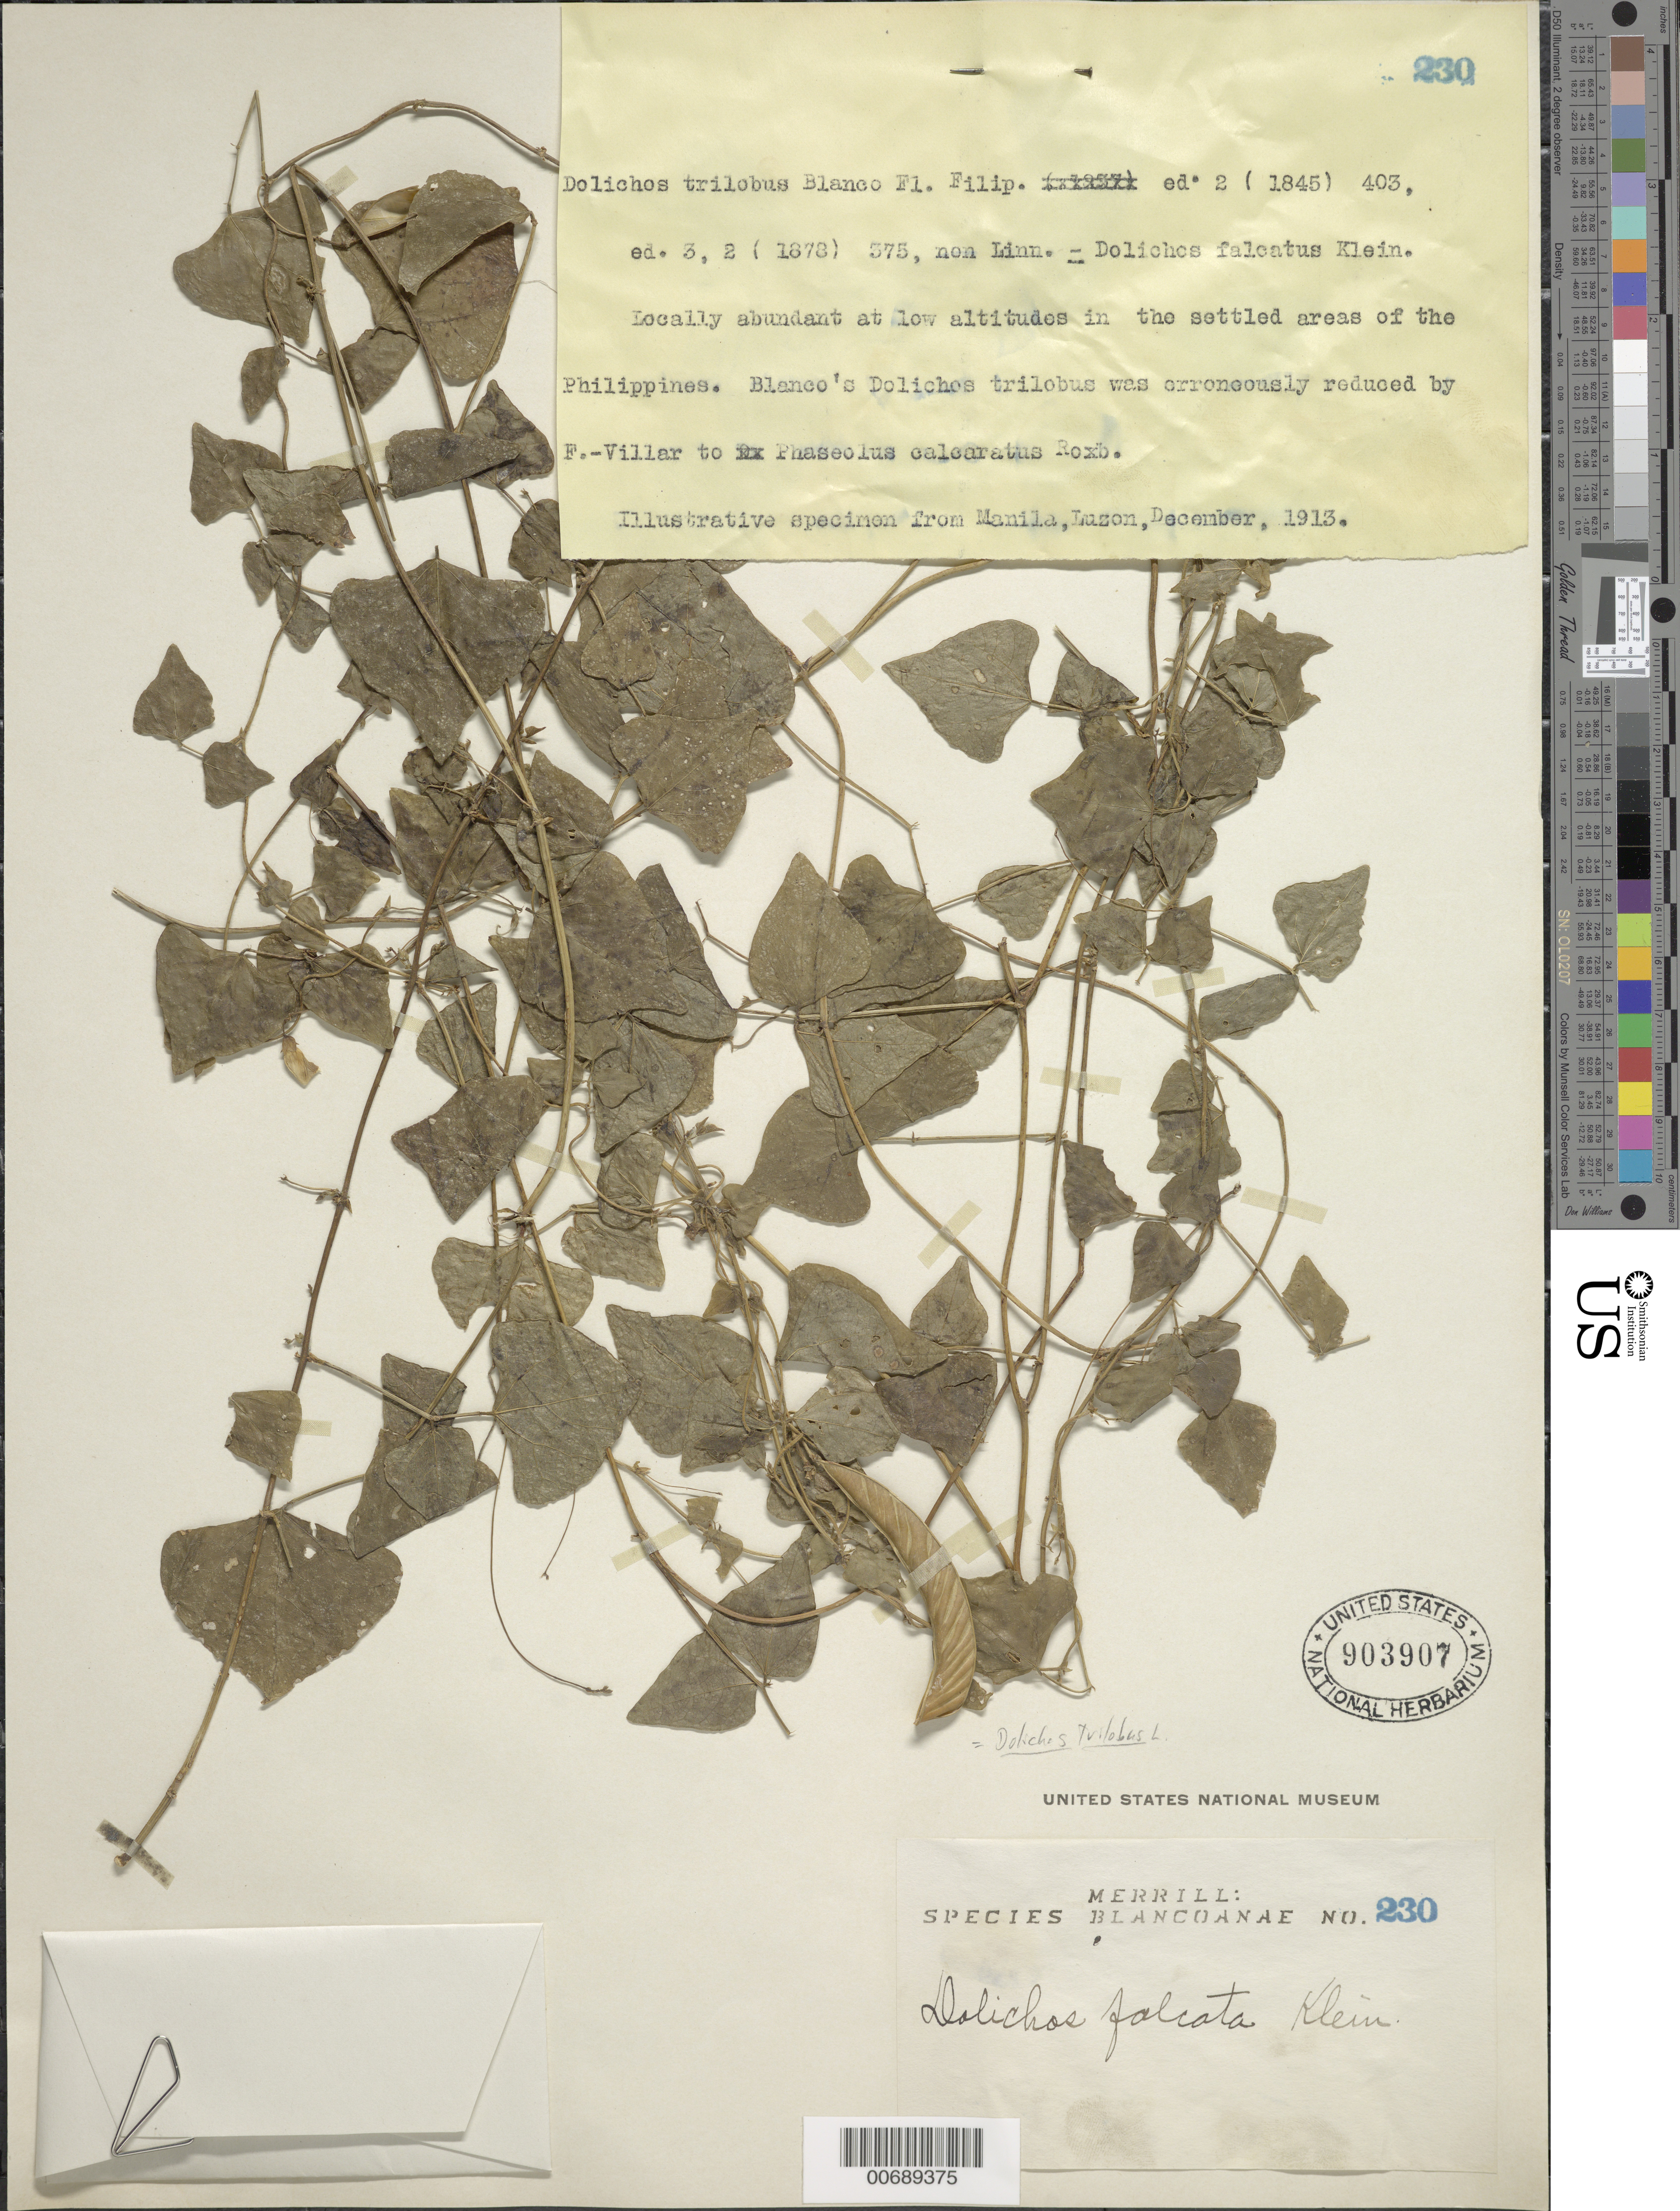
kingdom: Plantae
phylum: Tracheophyta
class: Magnoliopsida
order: Fabales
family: Fabaceae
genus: Dolichos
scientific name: Dolichos trilobus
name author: L.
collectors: E. D. Merrill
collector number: Sp. Blancoan. 0230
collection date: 1913-12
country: Philippines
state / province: National Capital Region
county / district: Manila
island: Luzon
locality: Manila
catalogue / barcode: US 903907